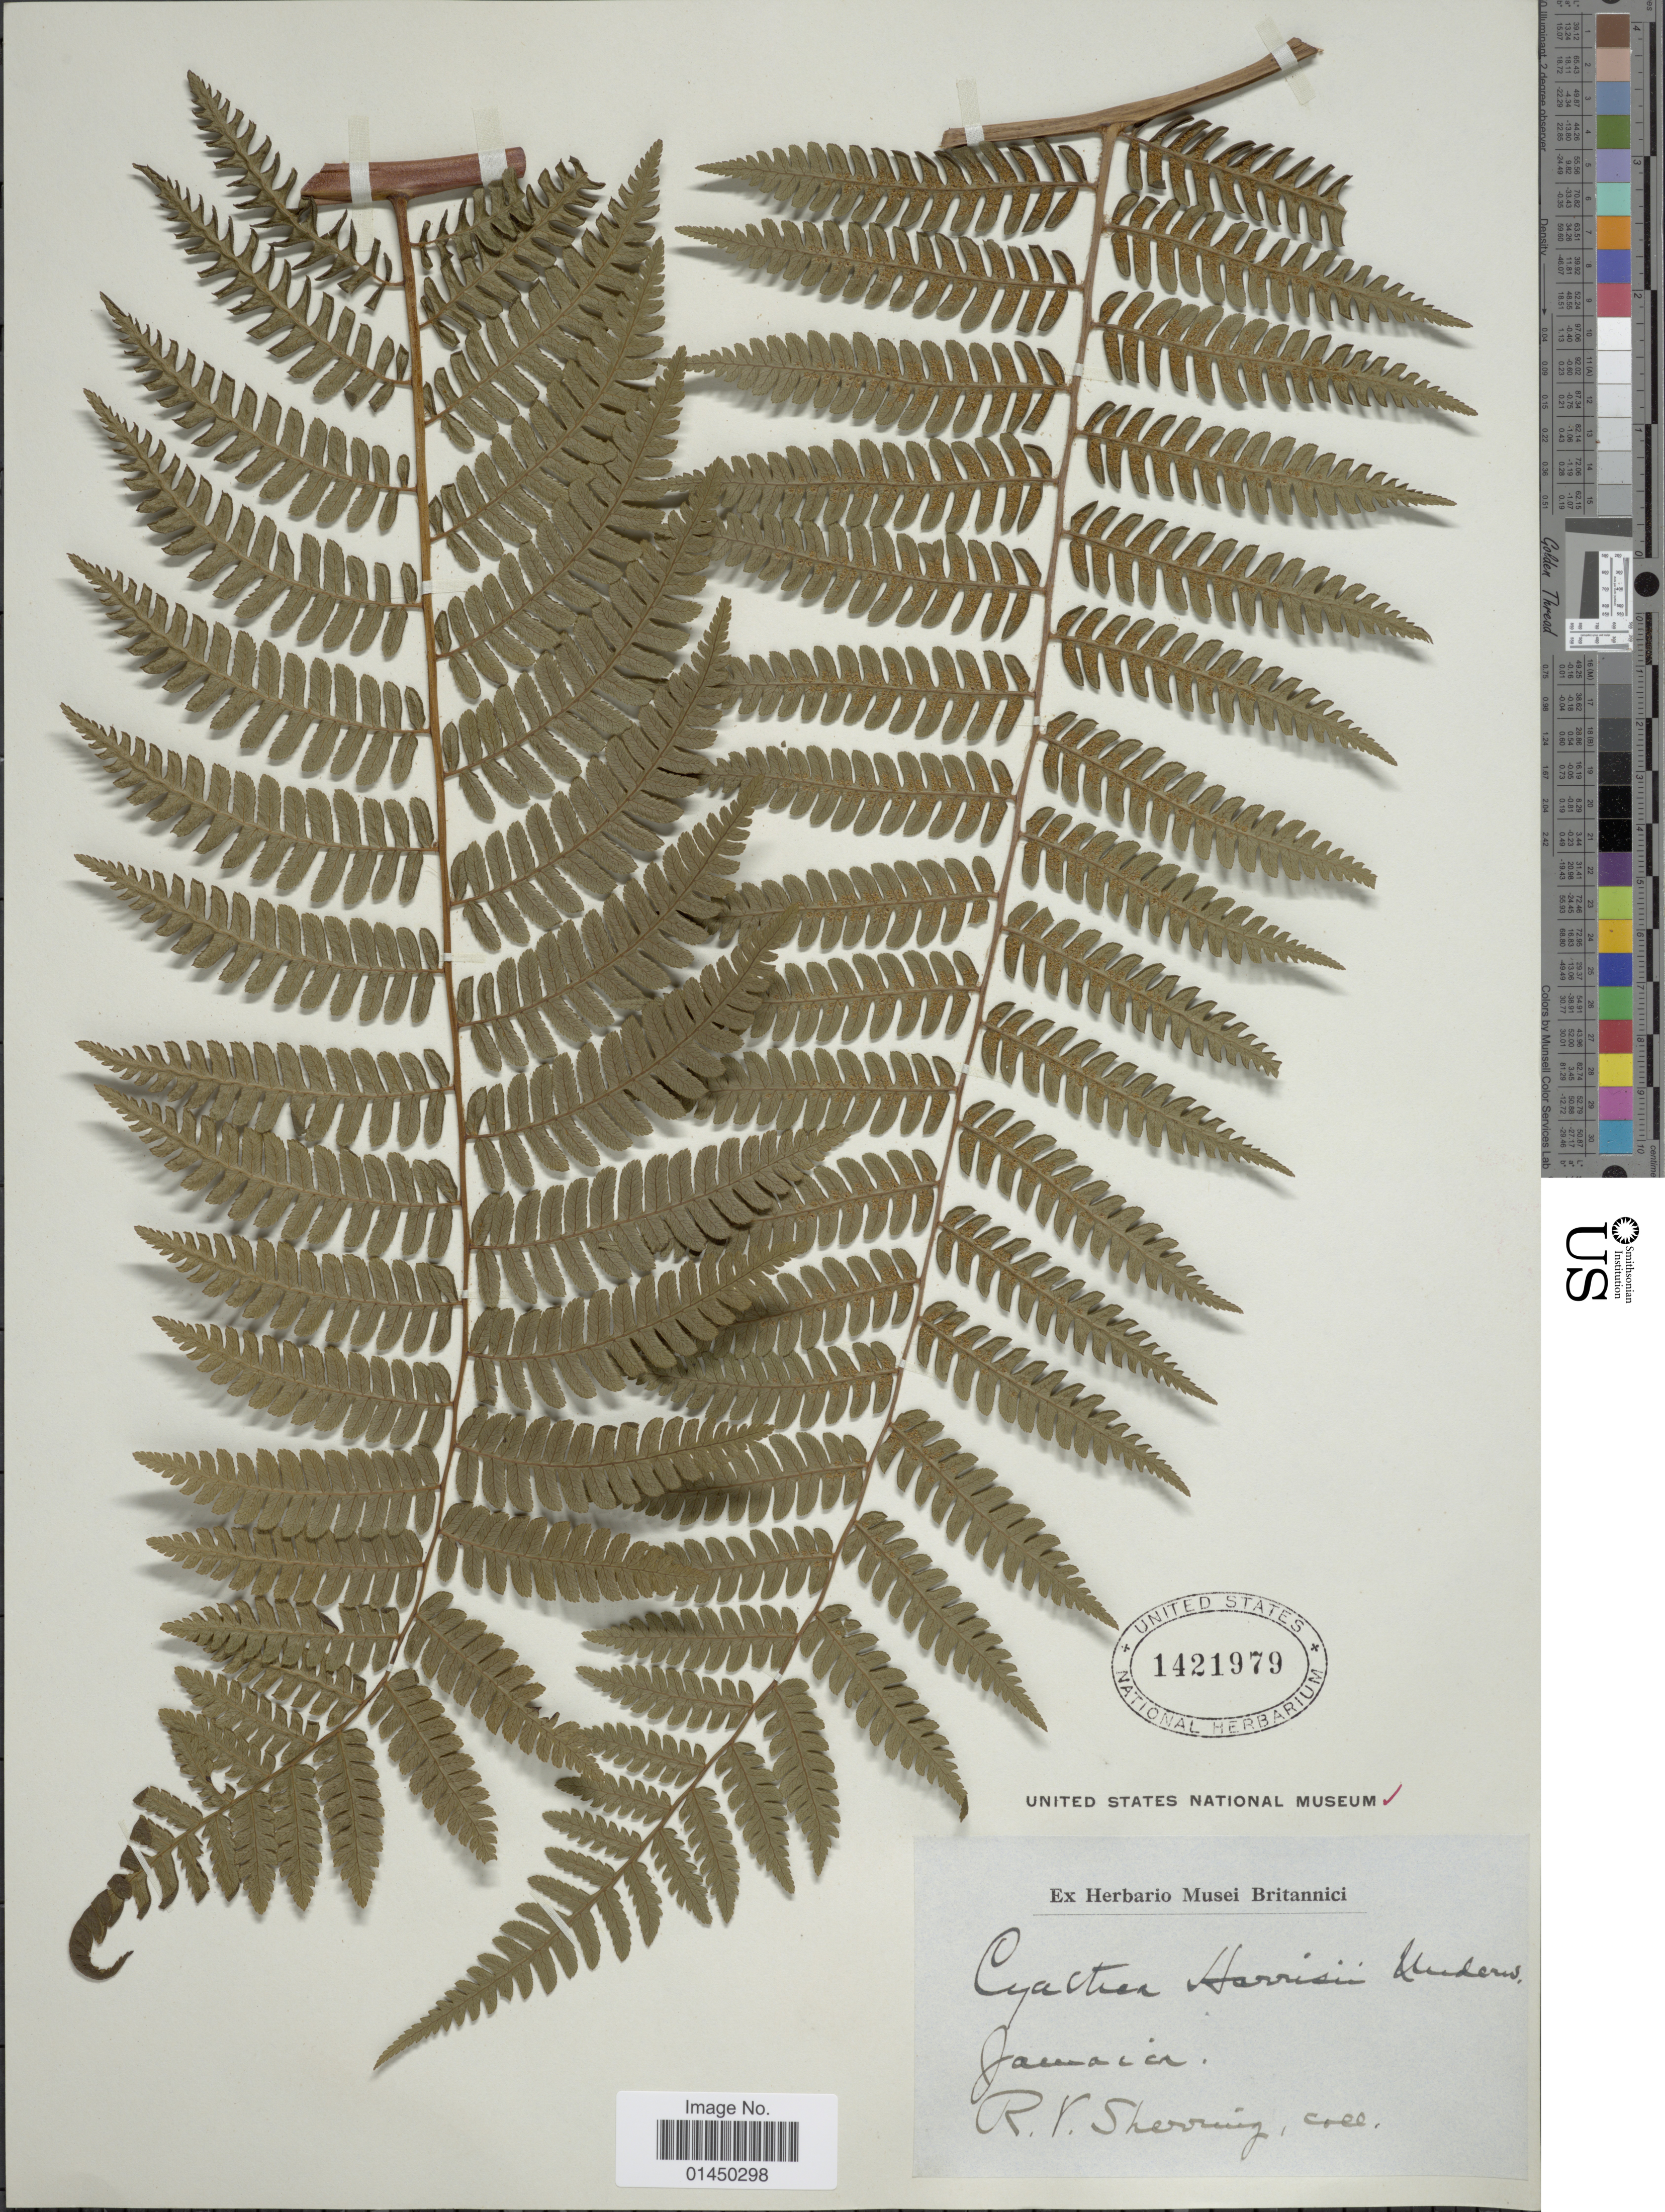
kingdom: Plantae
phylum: Tracheophyta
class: Polypodiopsida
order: Cyatheales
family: Cyatheaceae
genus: Cyathea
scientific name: Cyathea harrisii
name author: Maxon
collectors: R. Sherring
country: Jamaica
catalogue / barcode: US 1421979